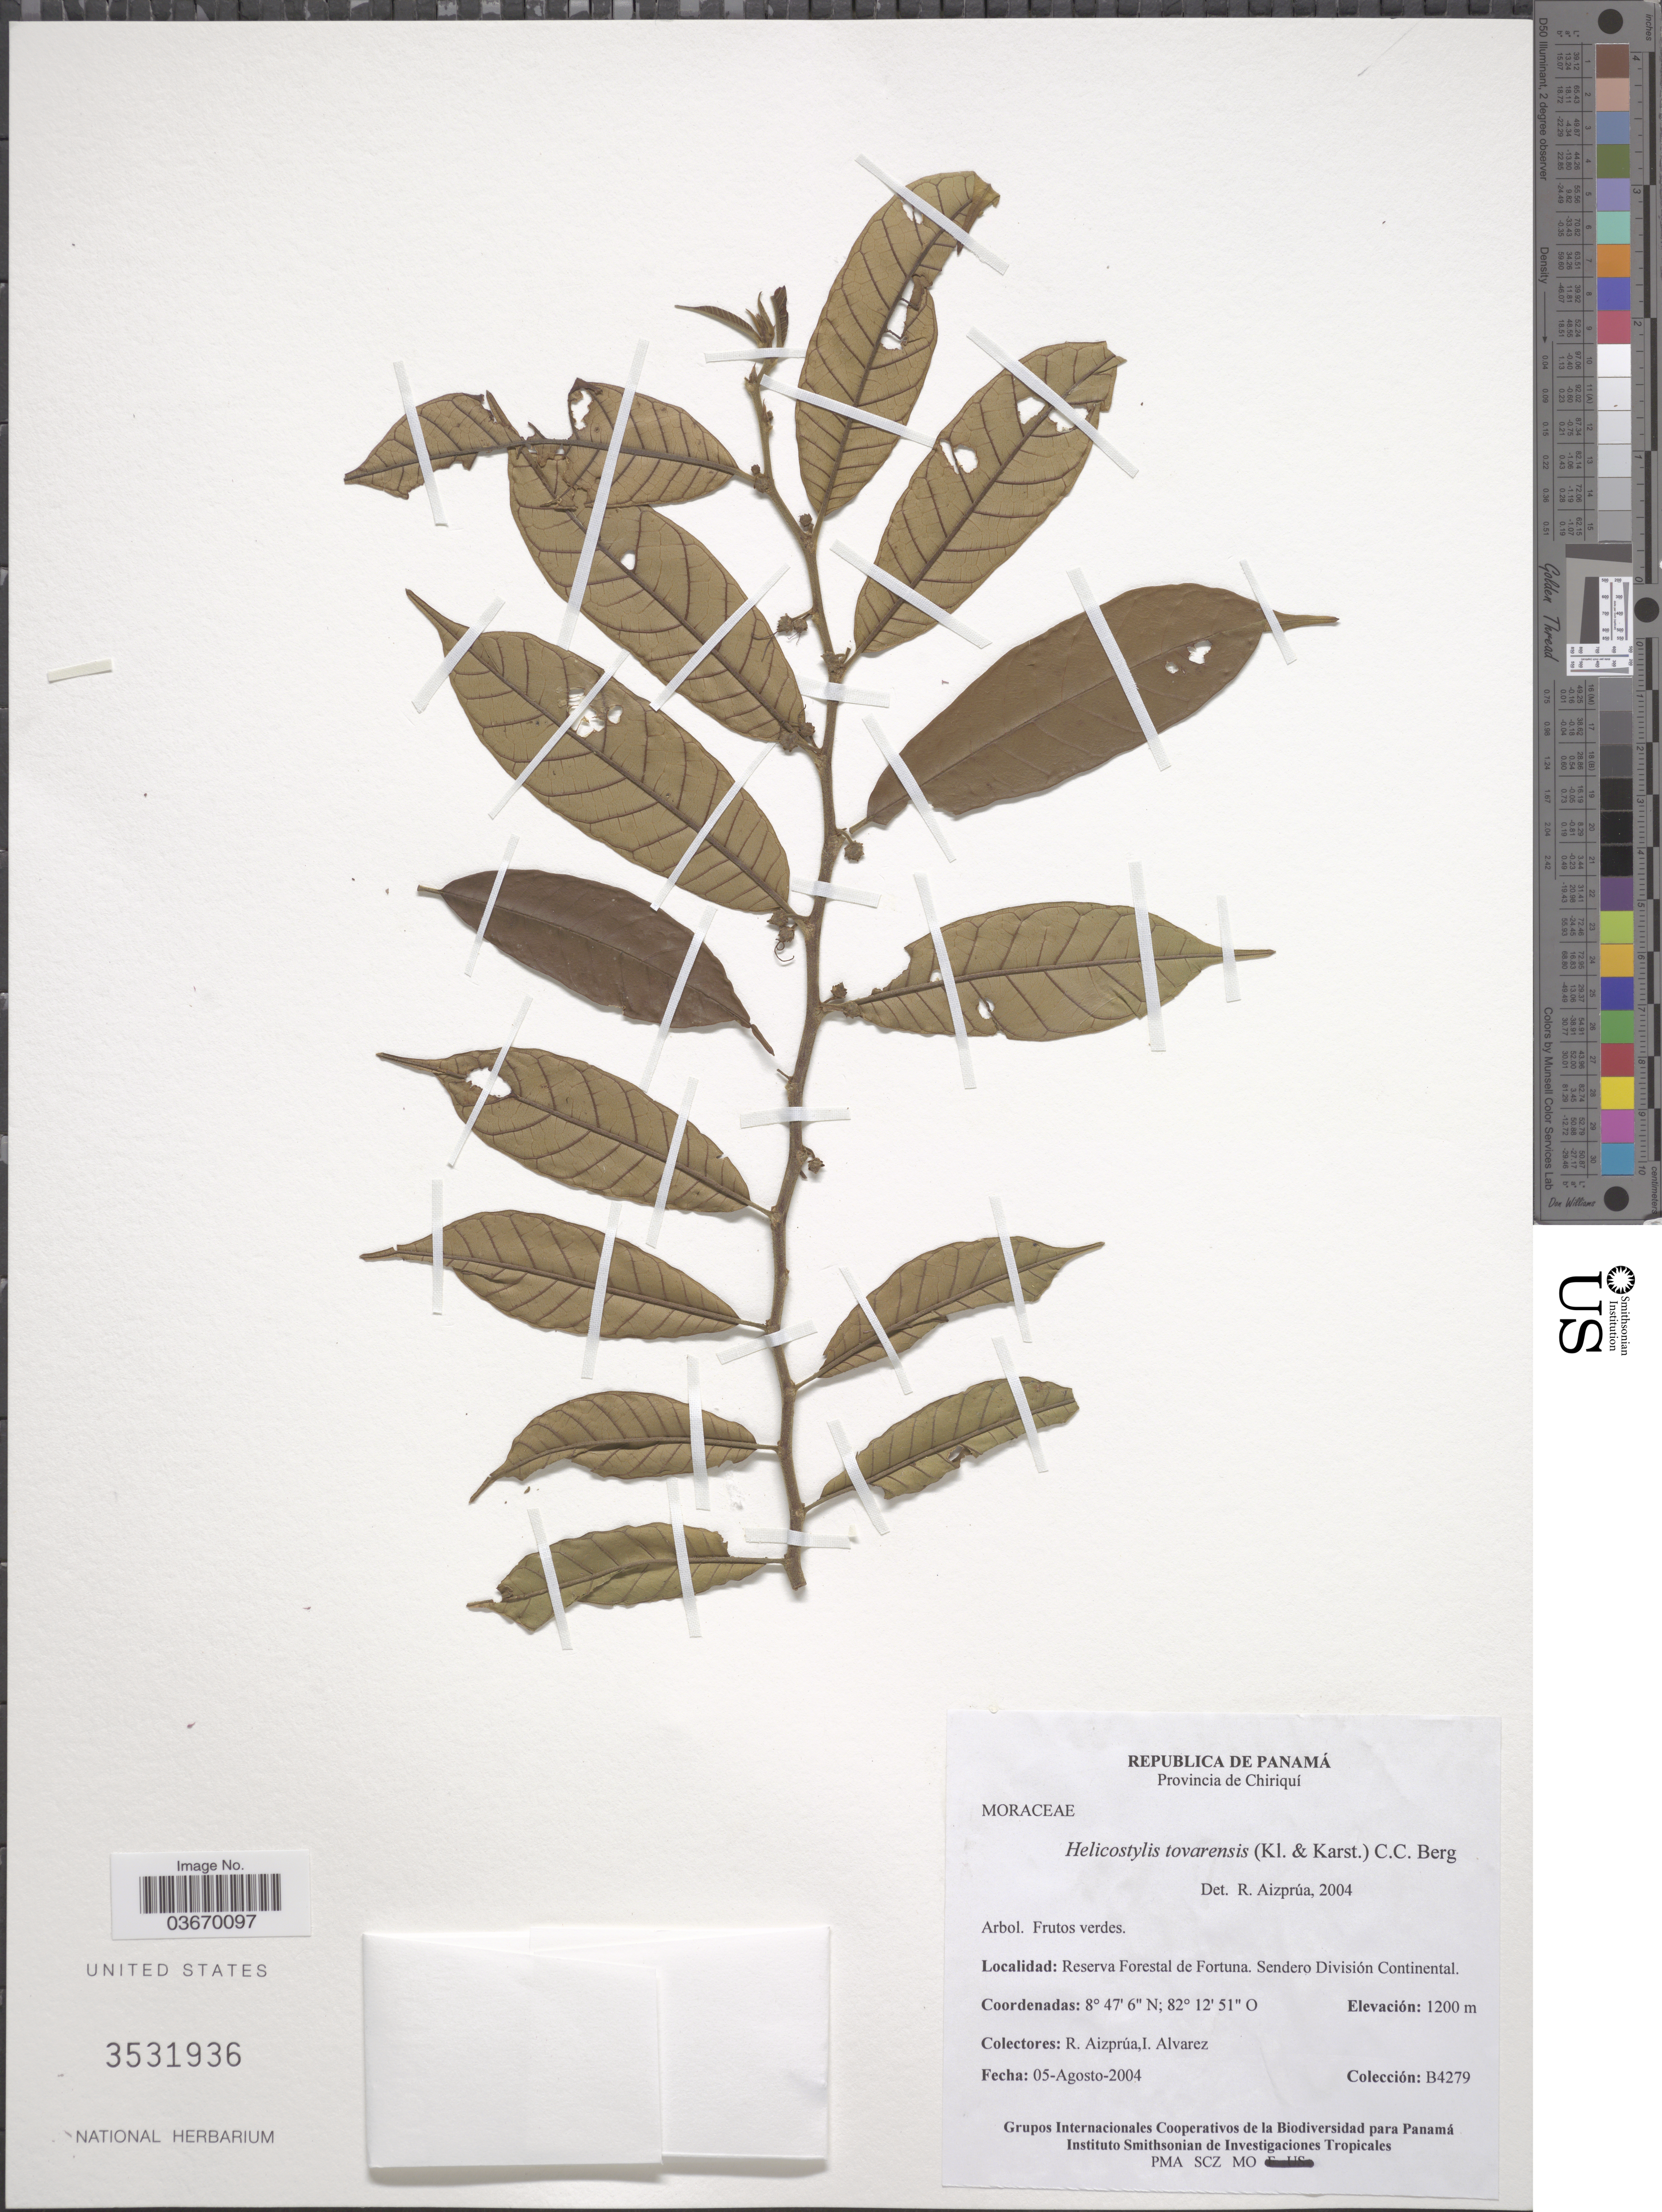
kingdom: Plantae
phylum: Tracheophyta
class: Magnoliopsida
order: Rosales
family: Moraceae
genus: Helicostylis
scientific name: Helicostylis tovarensis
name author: (Klotzsch & H. Karst.) C.C. Berg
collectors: R. Aizprúa & I. Alvarez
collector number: B4279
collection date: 2004-08-05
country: Panama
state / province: Chiriqui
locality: Republica de Panamá. Reserva Forestal de Fortuna. Sendero División Continental.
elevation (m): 1200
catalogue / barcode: US 3531936